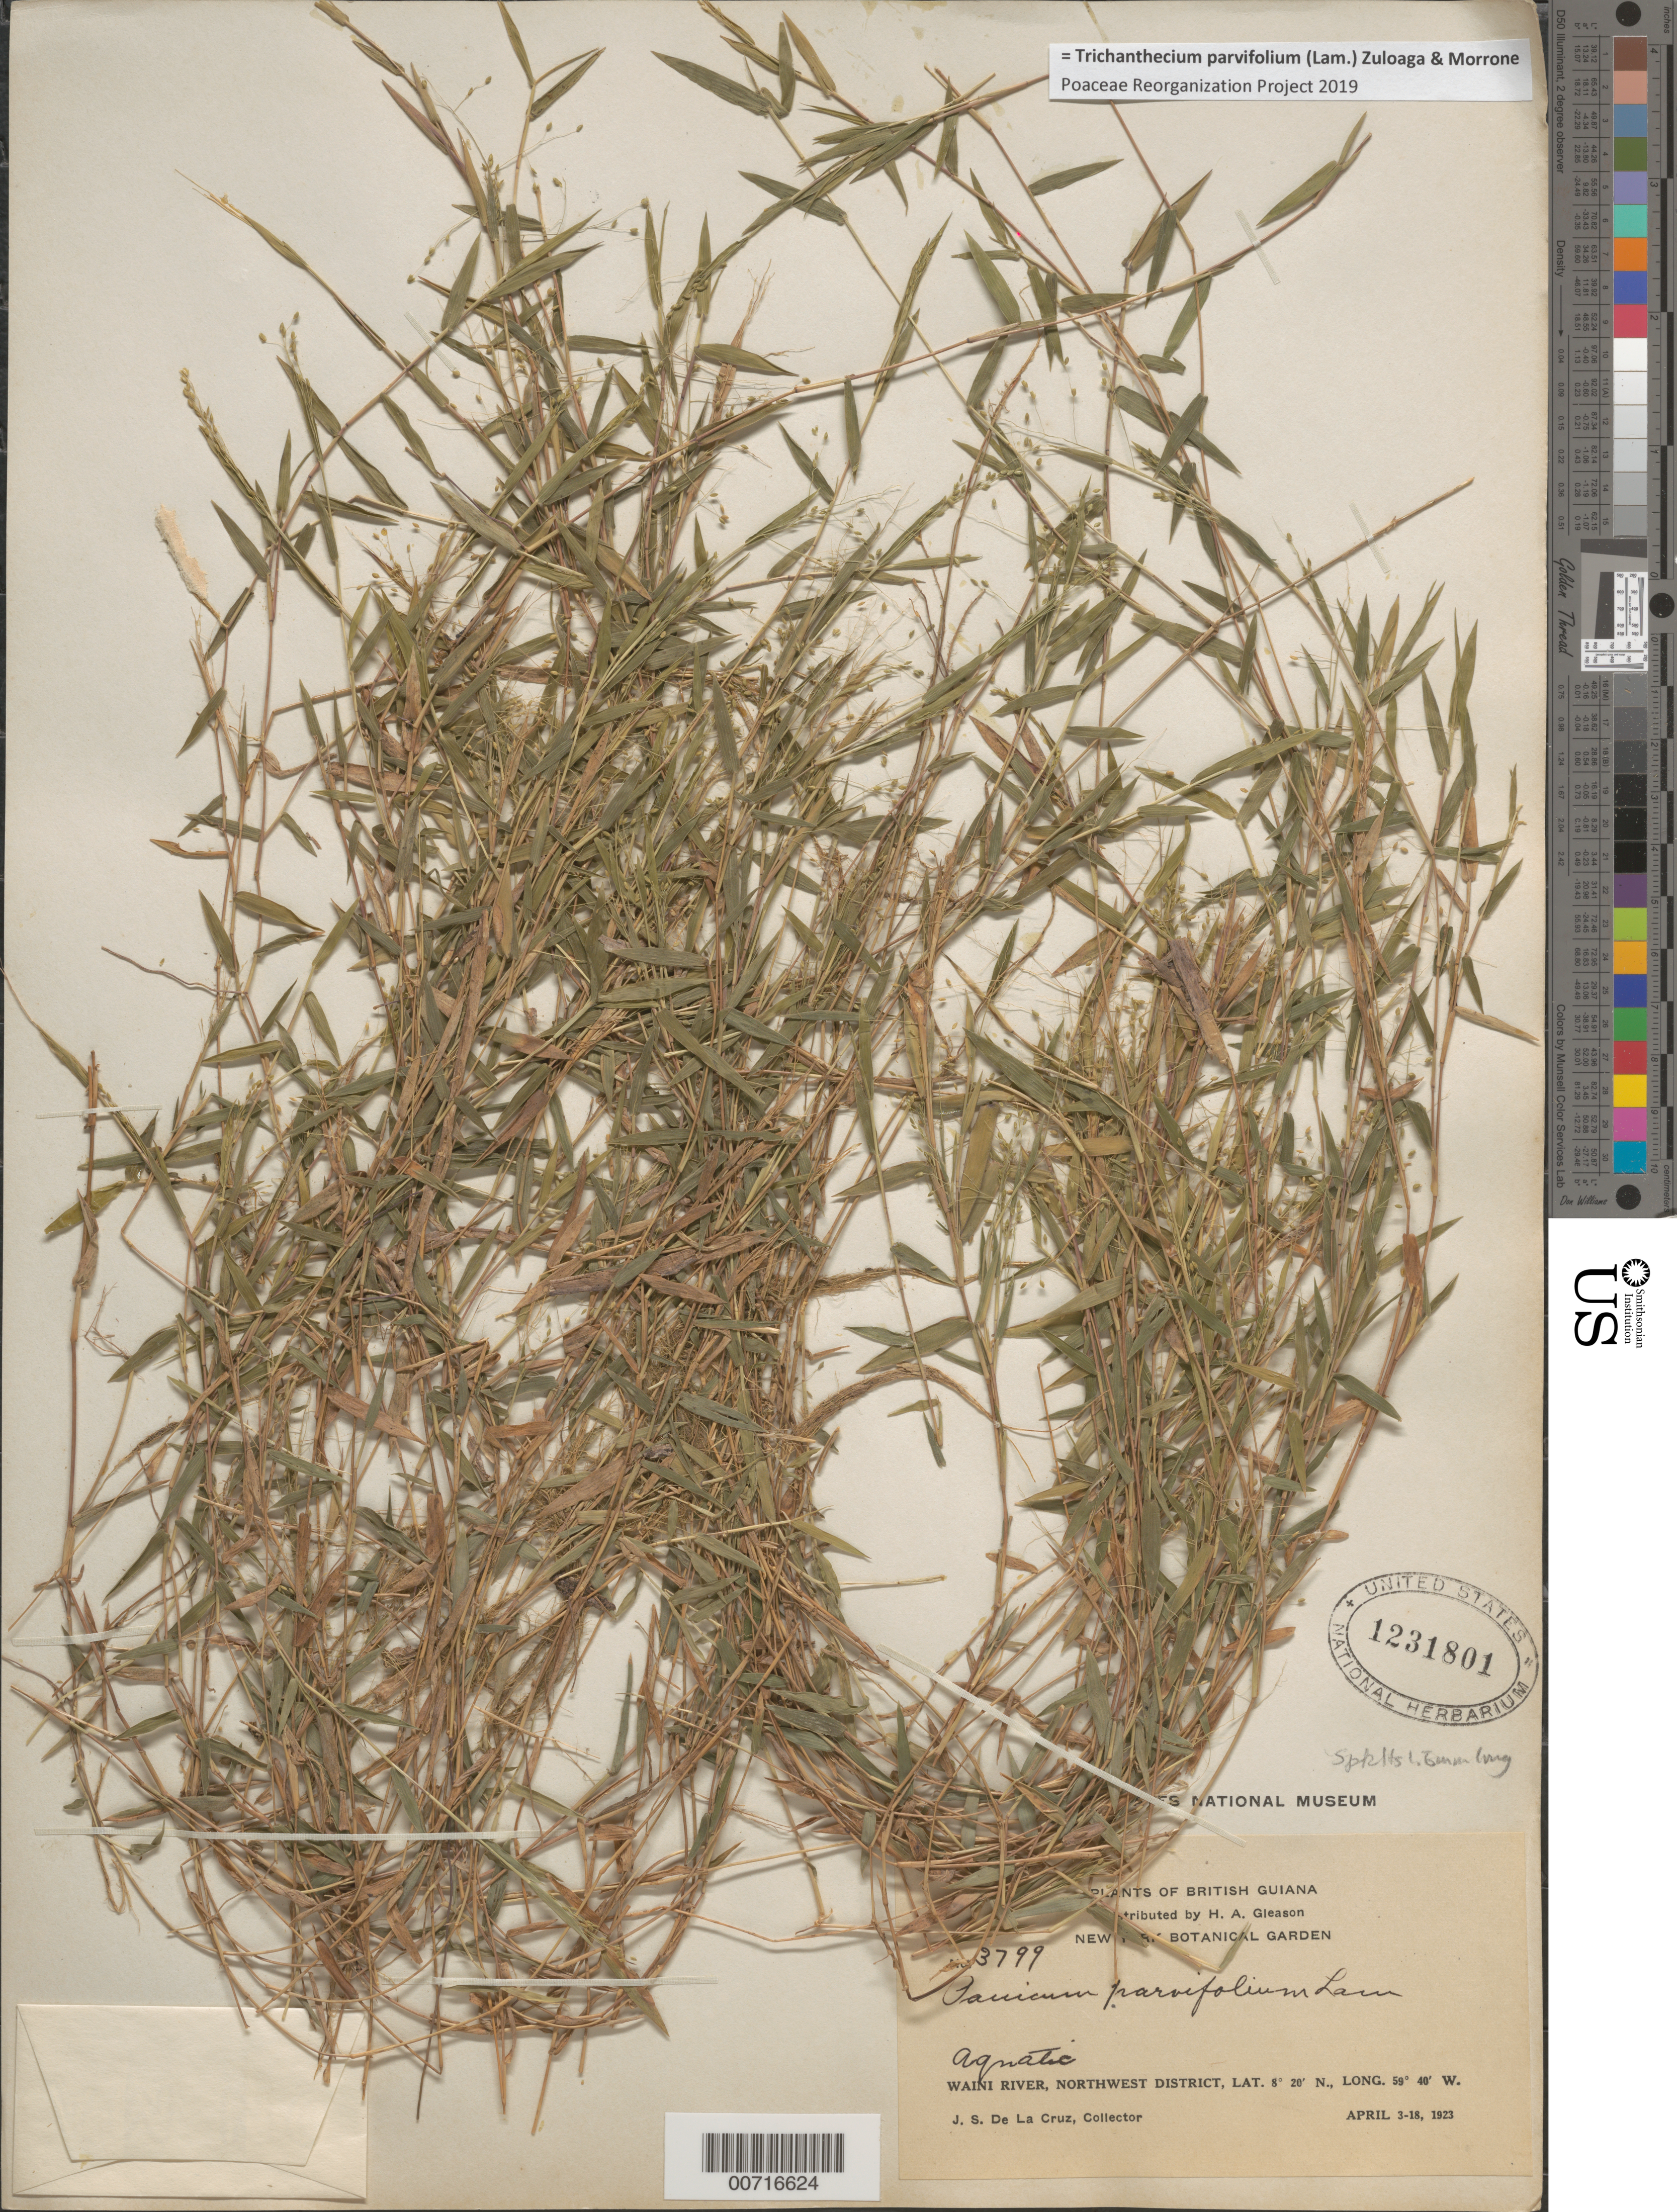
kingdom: Plantae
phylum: Tracheophyta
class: Liliopsida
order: Poales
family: Poaceae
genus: Trichanthecium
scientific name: Trichanthecium parvifolium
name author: (Lam.) Zuloaga & Morrone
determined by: Poaceae Reorganization Project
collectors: J. S. de la Cruz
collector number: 3799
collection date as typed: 3-Apr-23 to 18-Apr-23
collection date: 1923-04-03/1923-04-18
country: Guyana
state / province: Barima-Waini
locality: Waini R., NW District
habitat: Aquatic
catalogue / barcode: US 1231801